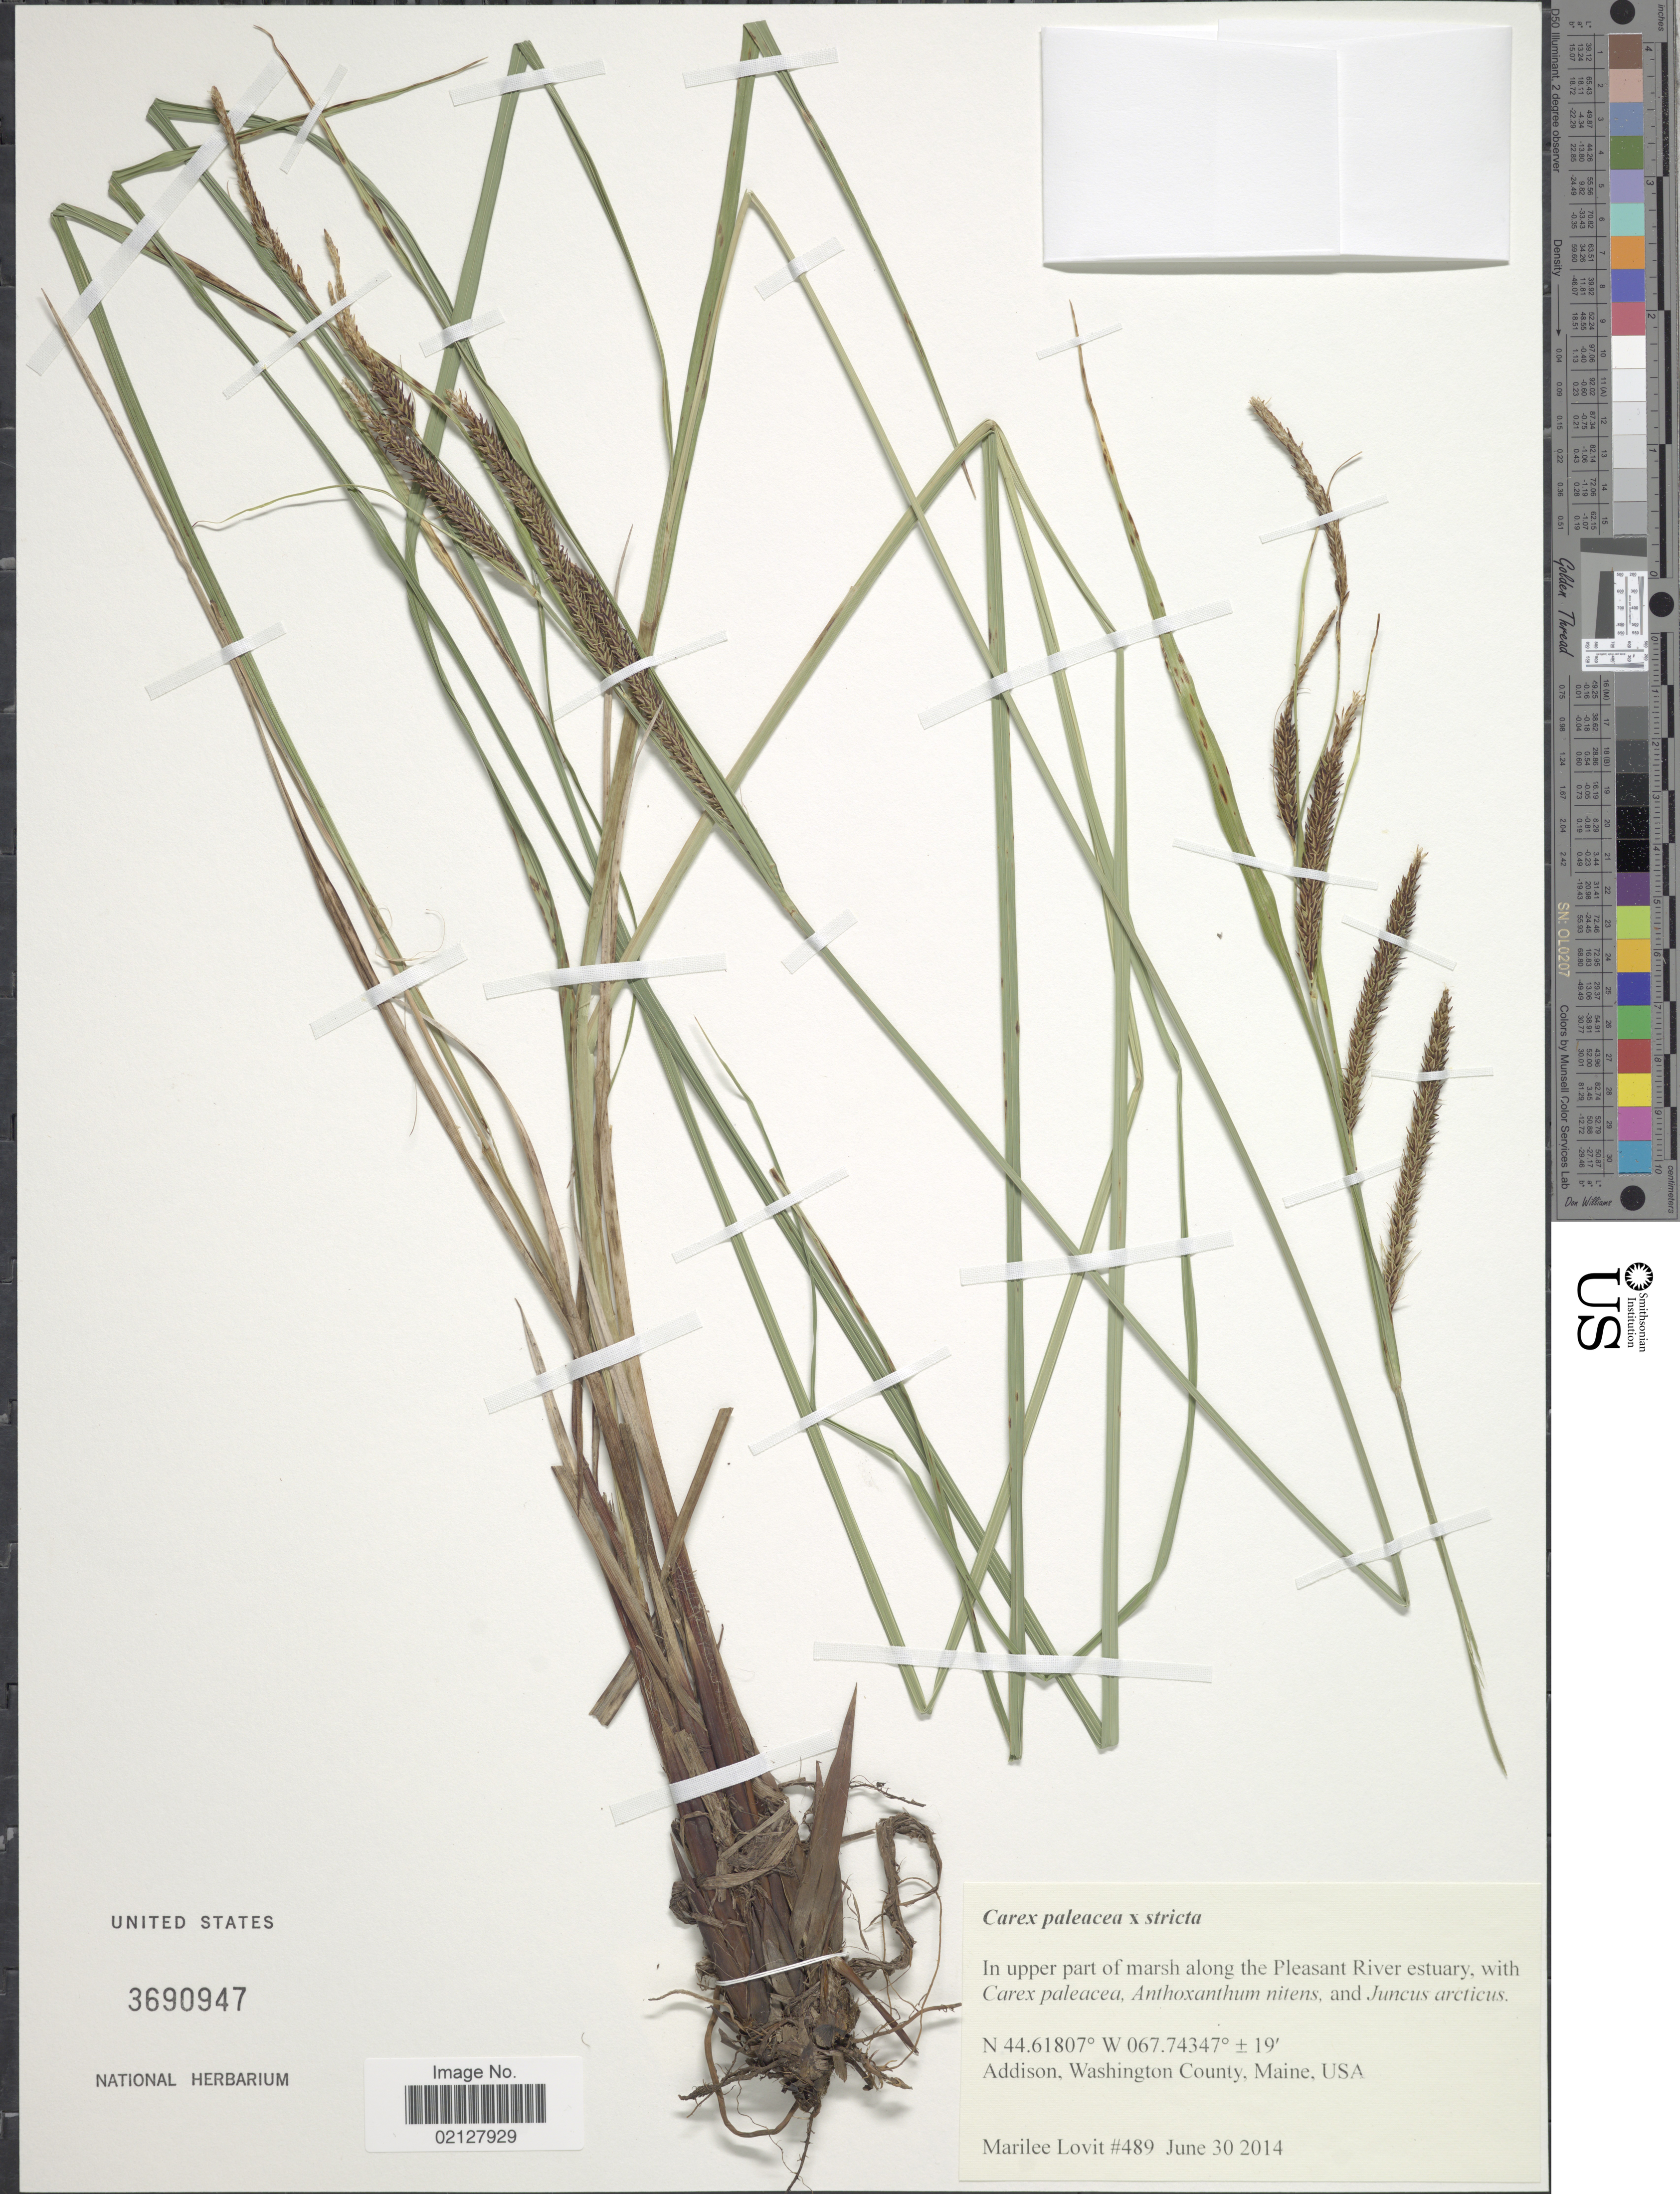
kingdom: Plantae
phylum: Tracheophyta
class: Liliopsida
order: Poales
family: Cyperaceae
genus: Carex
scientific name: Carex paleacea x C. stricta Lam.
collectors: M. Lovit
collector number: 489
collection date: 2014-06-30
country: United States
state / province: Maine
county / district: Washington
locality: In upper part of marsh along the Pleasant River eatuary. Addison, Washington County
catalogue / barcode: US 3690947